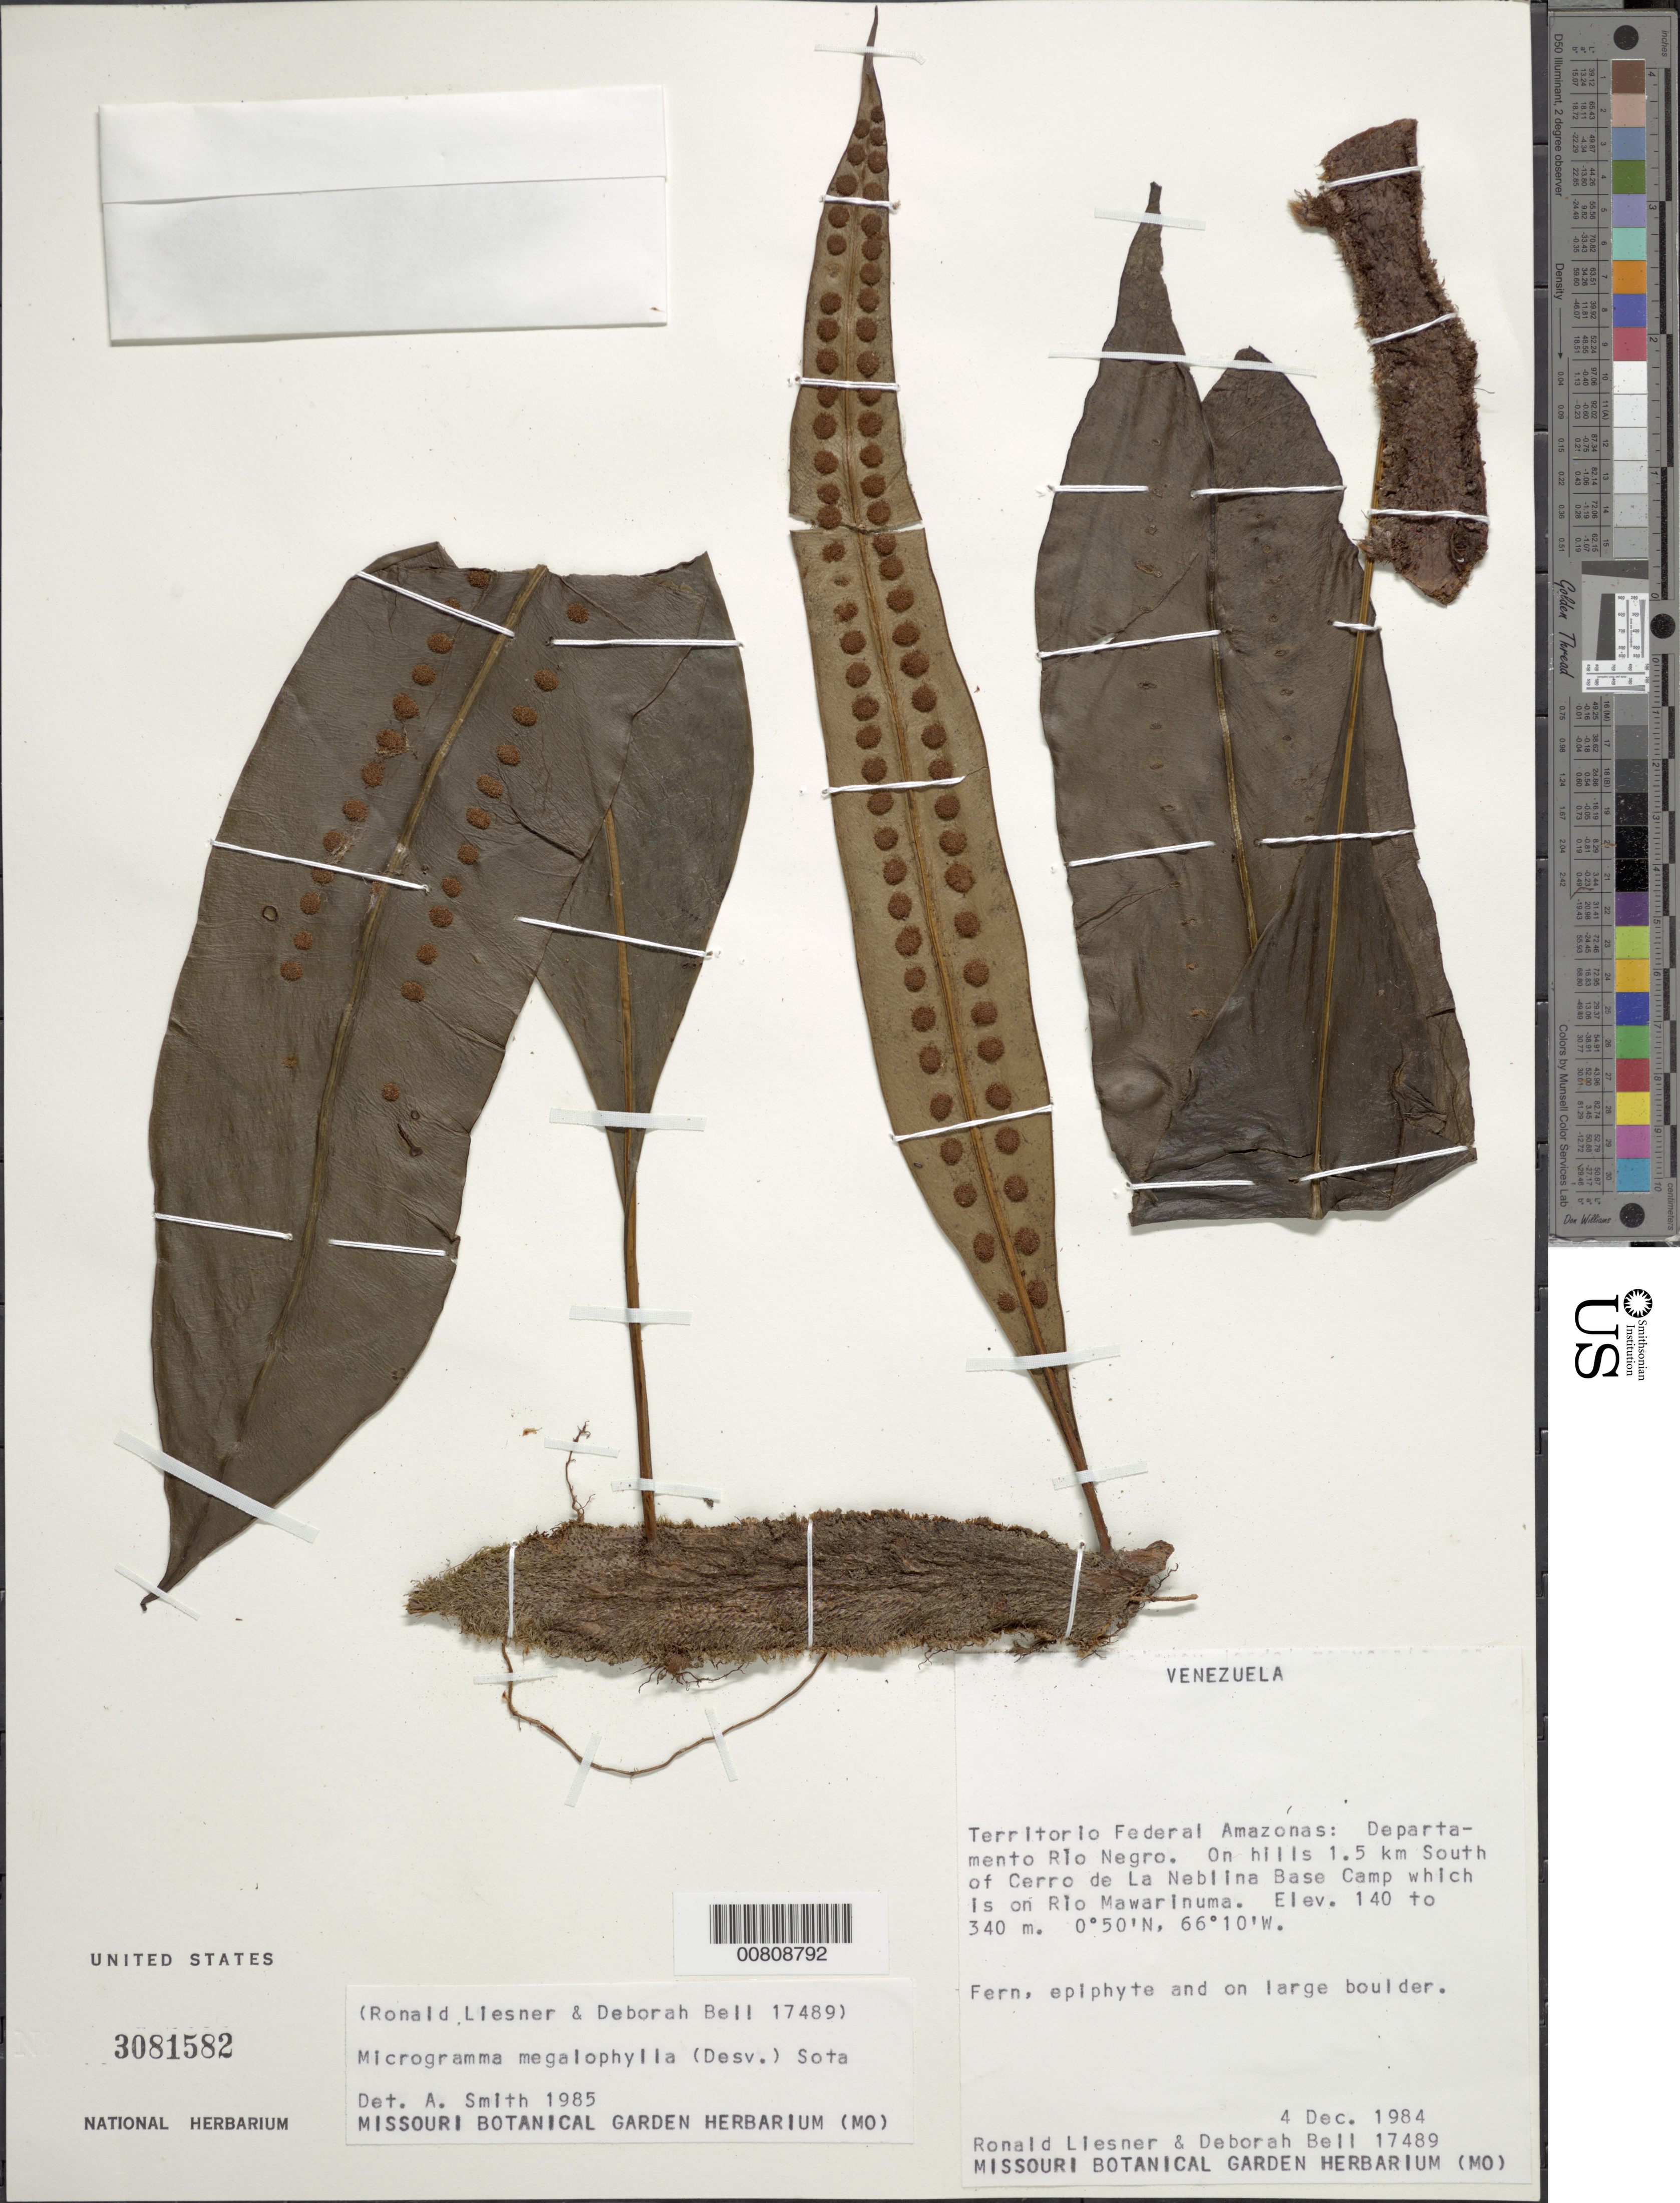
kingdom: Plantae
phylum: Tracheophyta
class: Polypodiopsida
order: Polypodiales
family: Polypodiaceae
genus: Microgramma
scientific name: Microgramma megalophylla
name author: (Desv.) de la Sota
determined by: Smith, A.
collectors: R. L. Liesner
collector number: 17489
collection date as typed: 4-Dec-84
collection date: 1984-12-04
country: Venezuela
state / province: Amazonas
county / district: Río Negro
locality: Río Mawarinuma, 1.5 km E of Cerro de La Neblina Base Camp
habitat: Large boulder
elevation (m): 140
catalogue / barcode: US 3081582